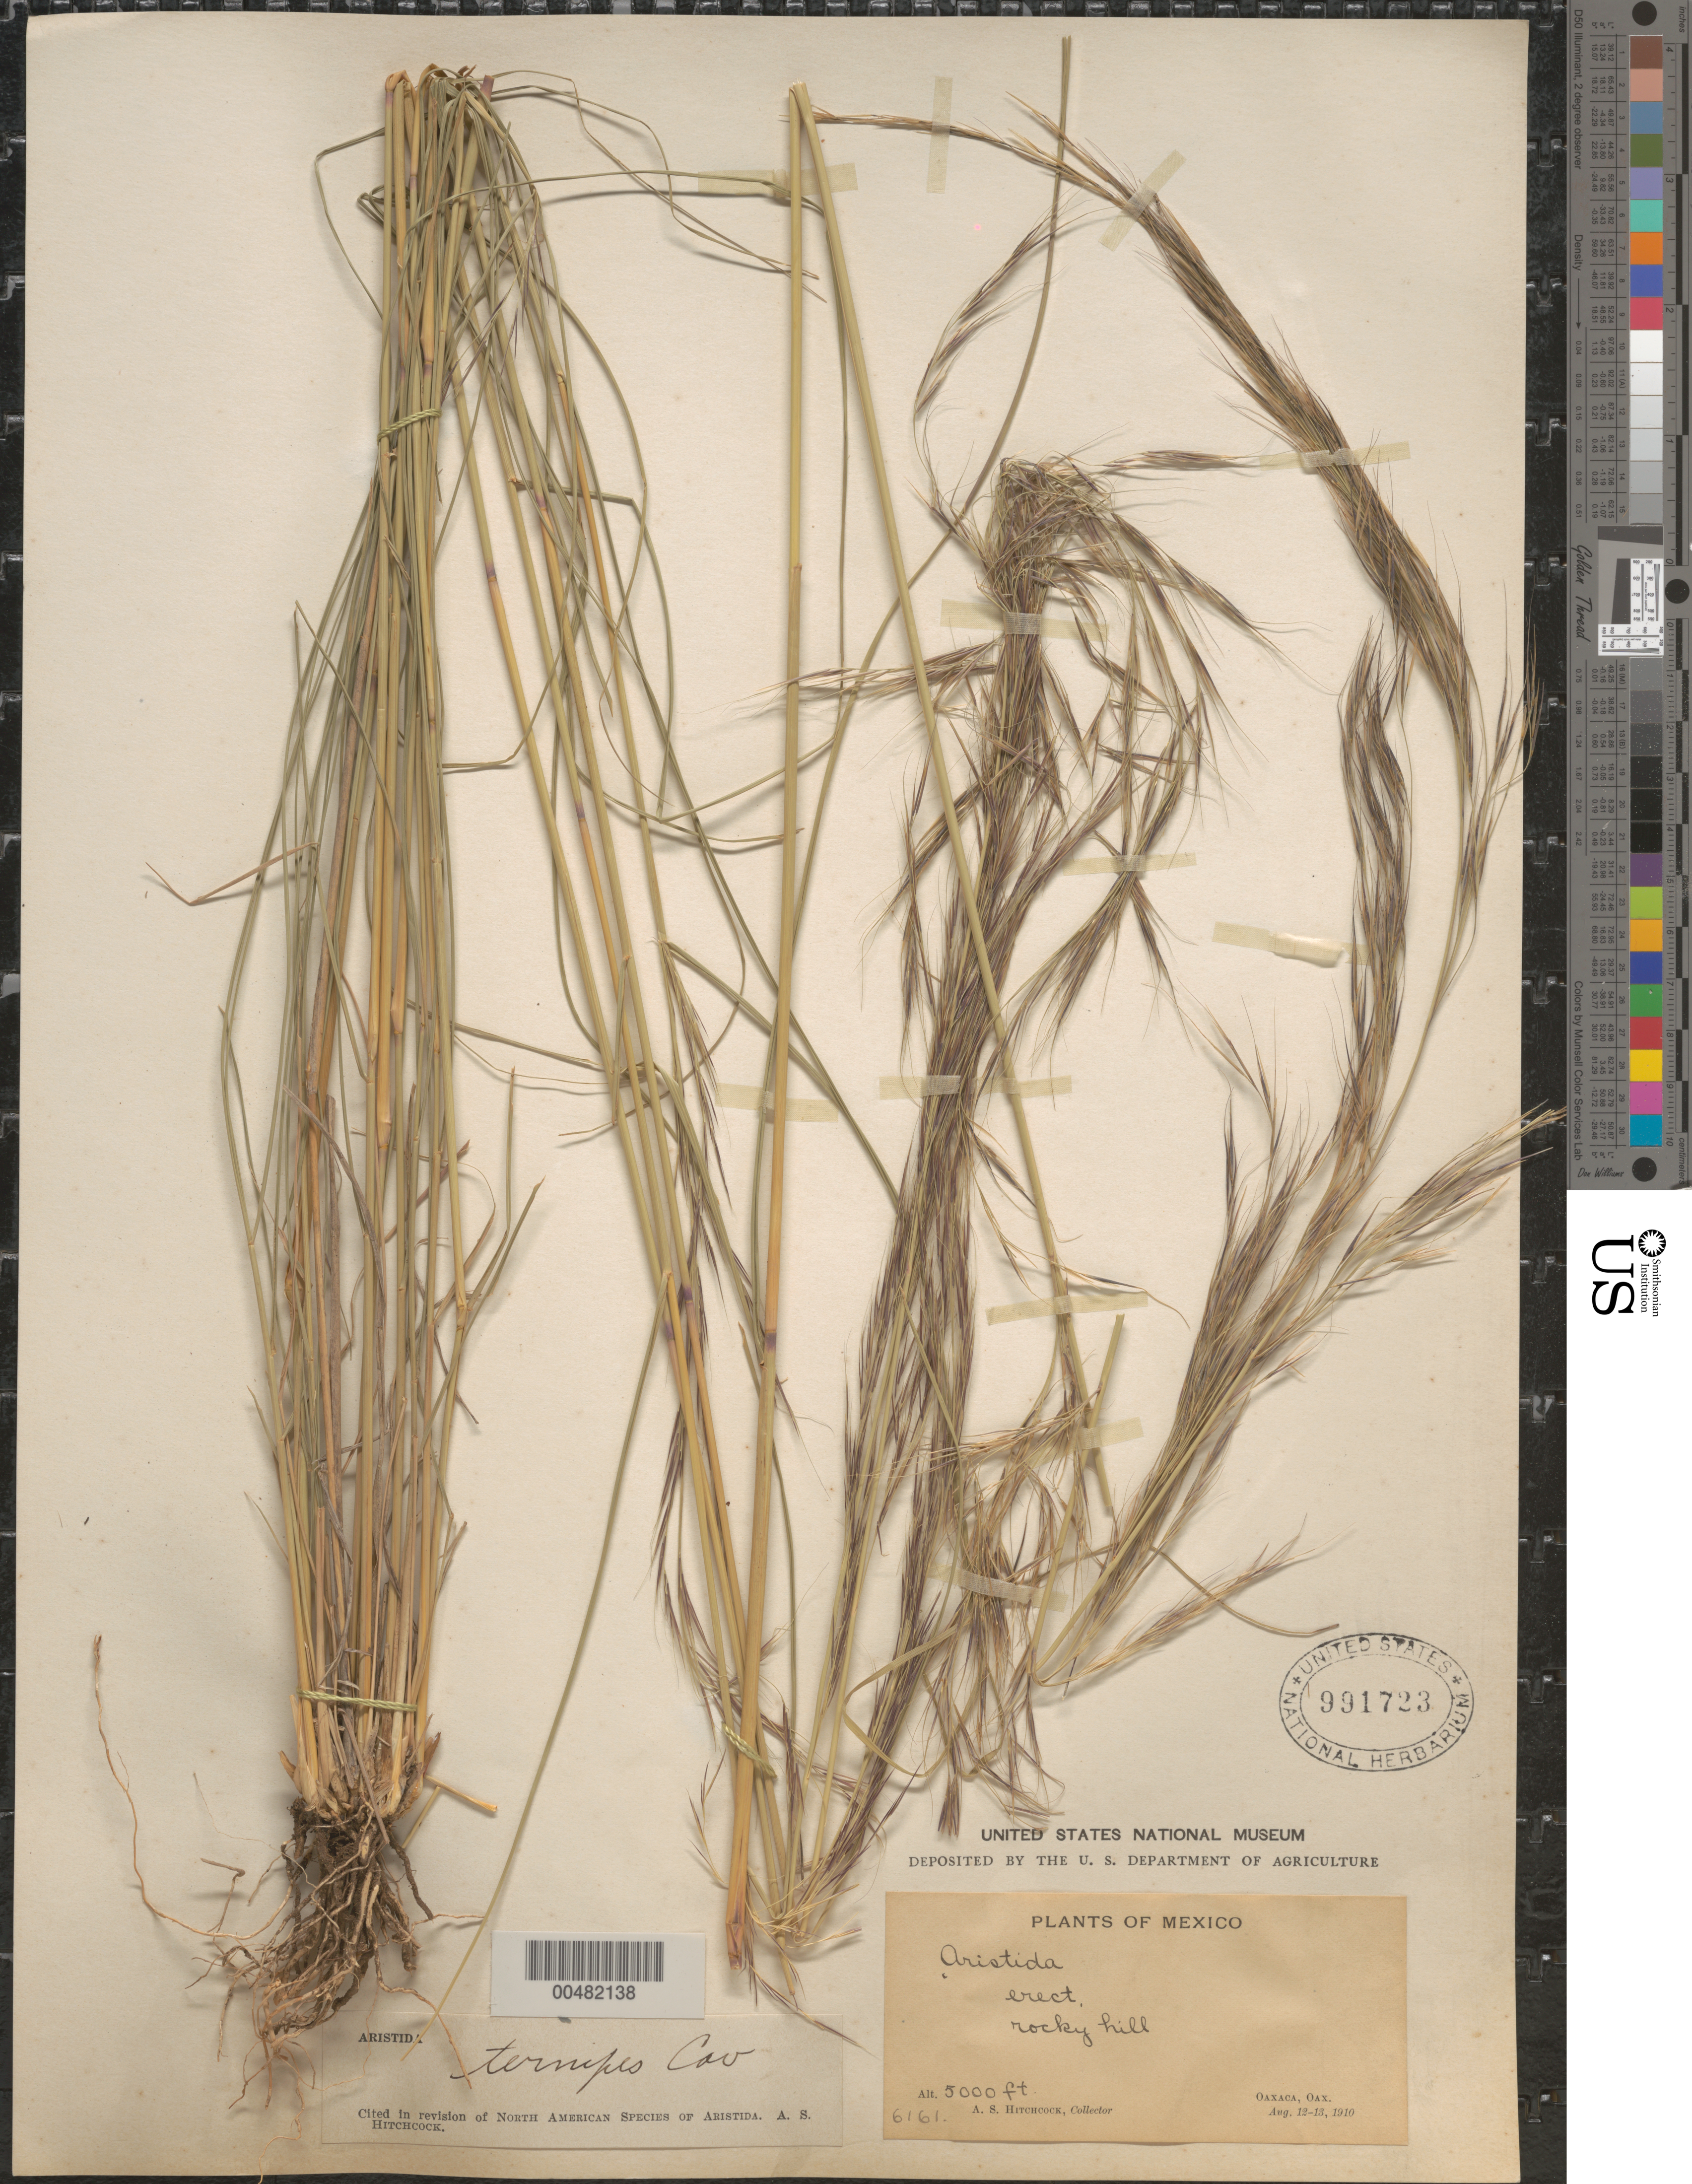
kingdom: Plantae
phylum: Tracheophyta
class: Liliopsida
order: Poales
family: Poaceae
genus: Aristida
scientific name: Aristida ternipes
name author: Cav.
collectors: A. S. Hitchcock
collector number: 6161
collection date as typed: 12 Aug 1910 to 13 Aug 1910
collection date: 1910-08-12/1910-08-13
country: Mexico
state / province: Oaxaca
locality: Oaxaca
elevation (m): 1524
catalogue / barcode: US 991723